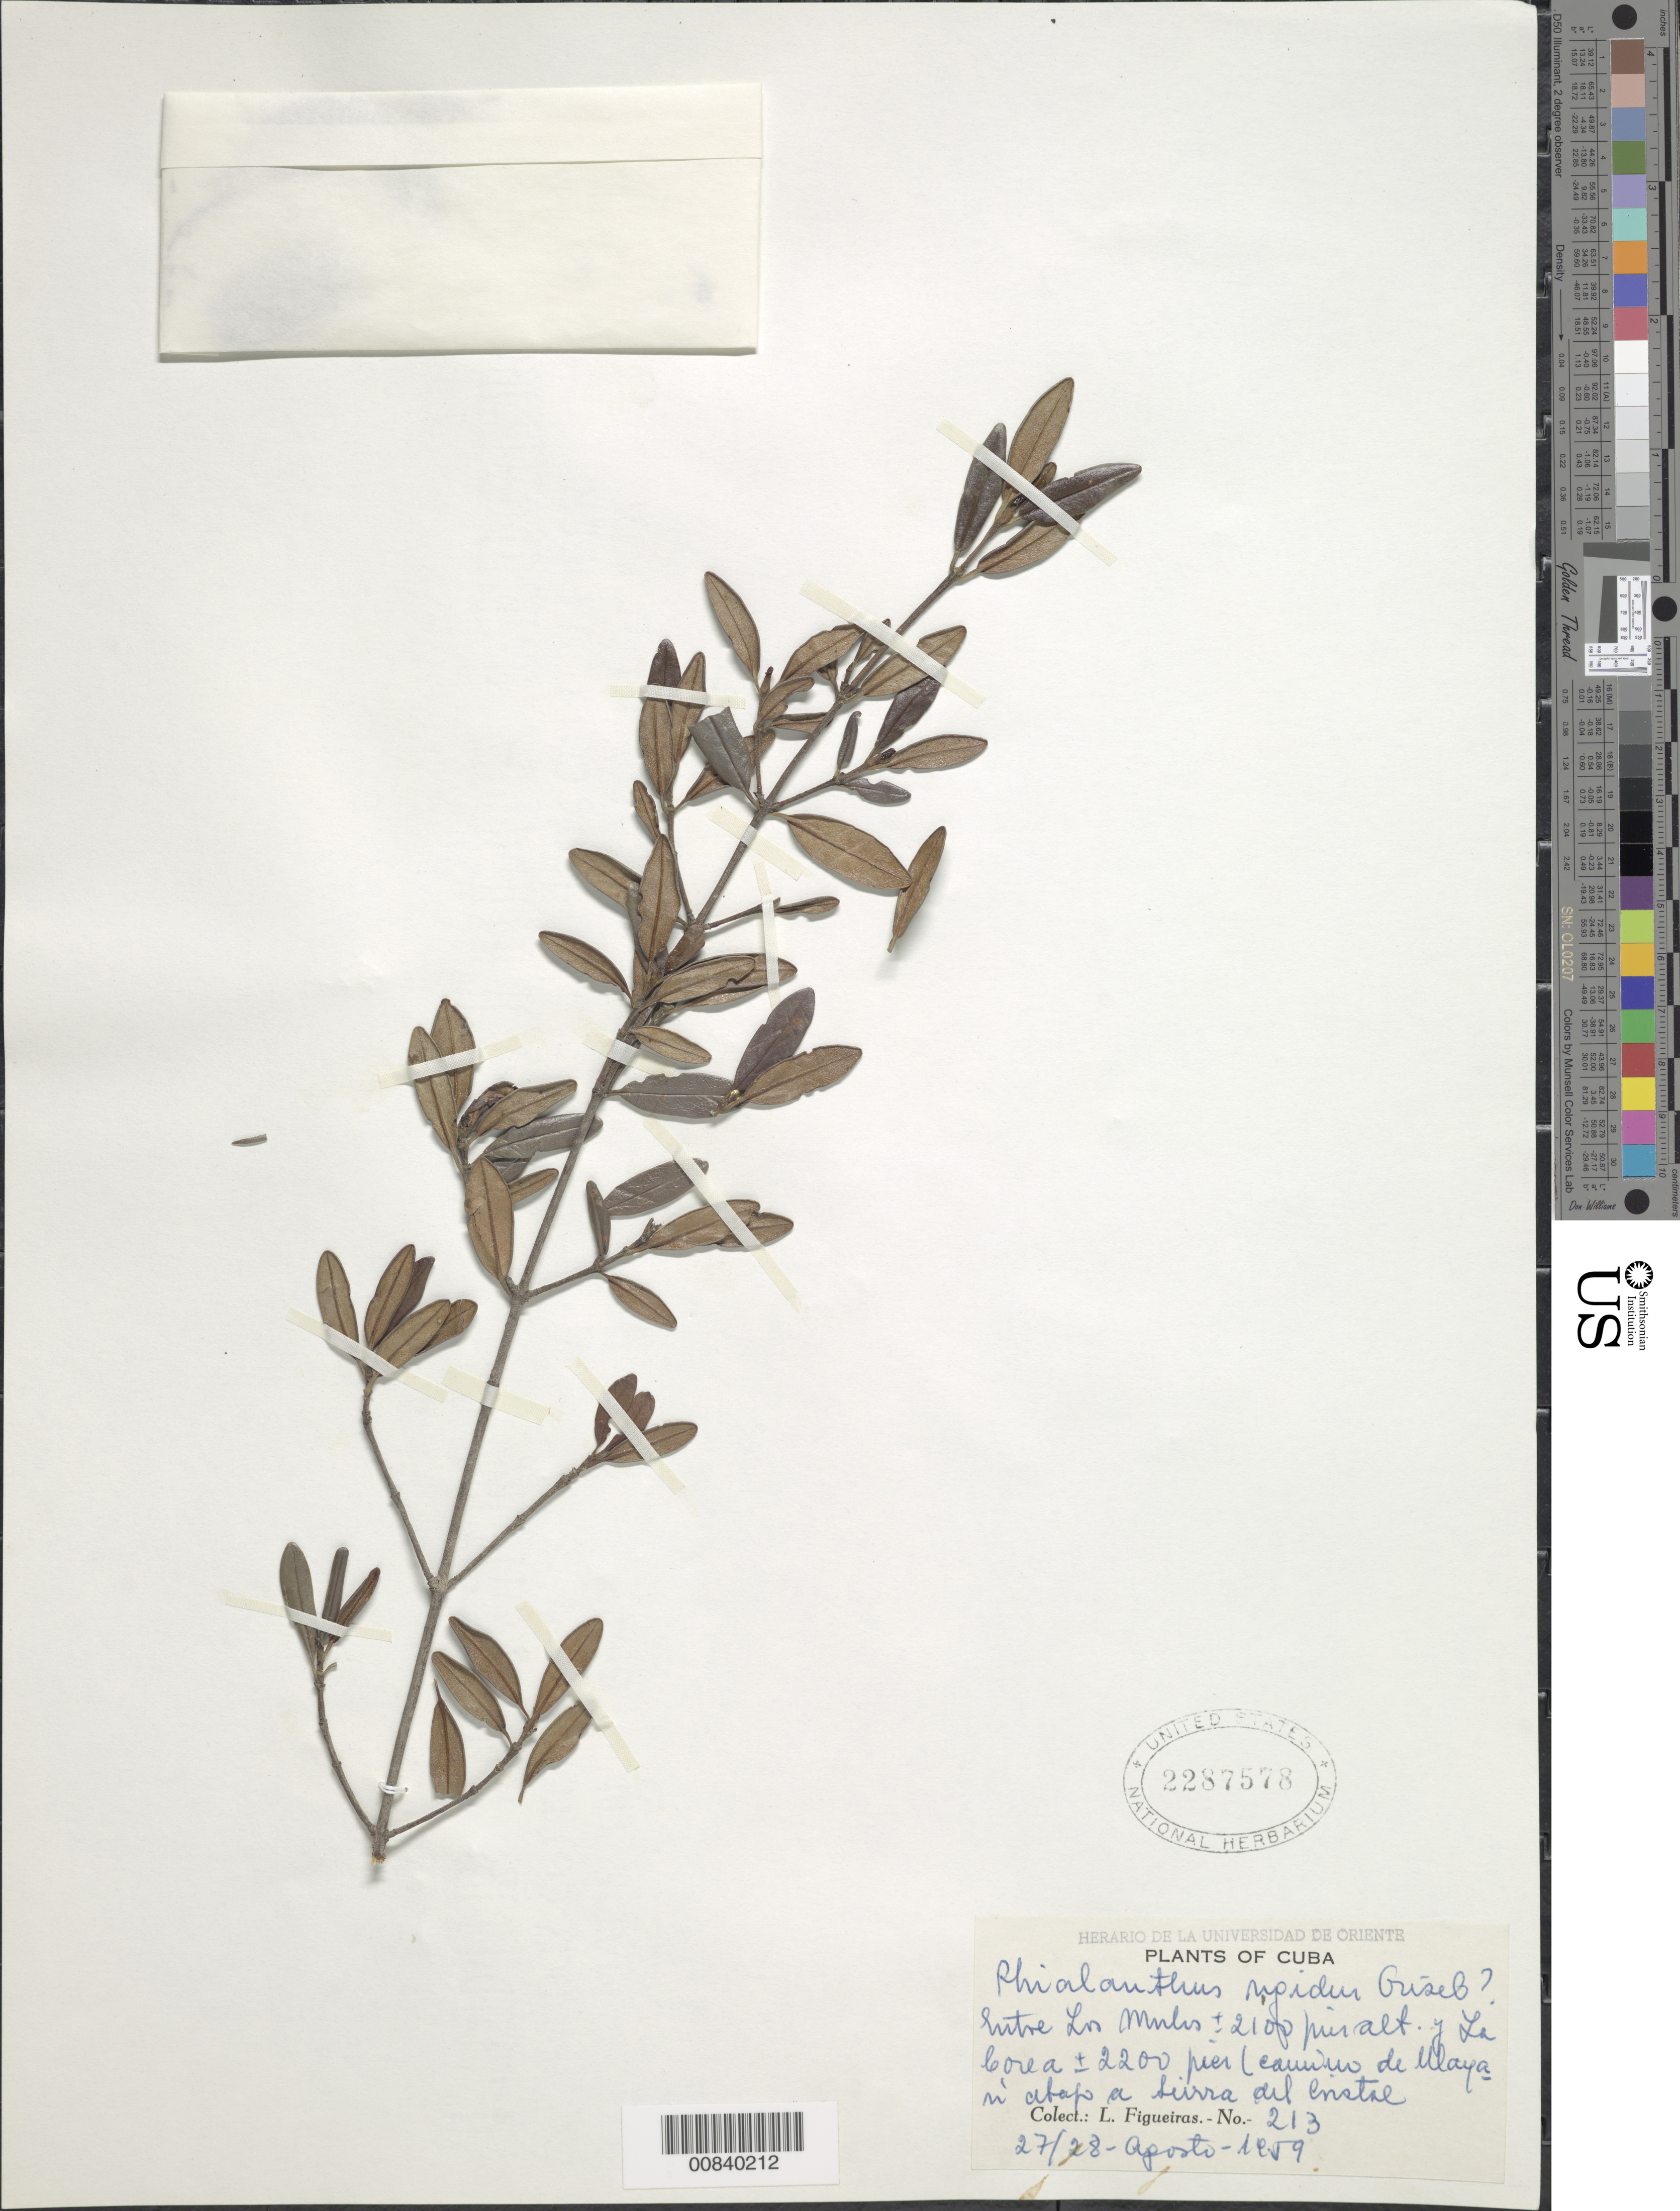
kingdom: Plantae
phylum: Tracheophyta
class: Magnoliopsida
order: Gentianales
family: Rubiaceae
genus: Phialanthus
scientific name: Phialanthus stillans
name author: Griseb.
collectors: M. López Figueiras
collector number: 213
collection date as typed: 27 Aug 1959 to 28 Aug 1959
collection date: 1959-08-27/1959-08-28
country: Cuba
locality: Entre Los Mnts. La Corea de Mlaya (sp?), a Sierra del Instae (sp?)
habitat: Montane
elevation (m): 640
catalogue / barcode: US 2287578